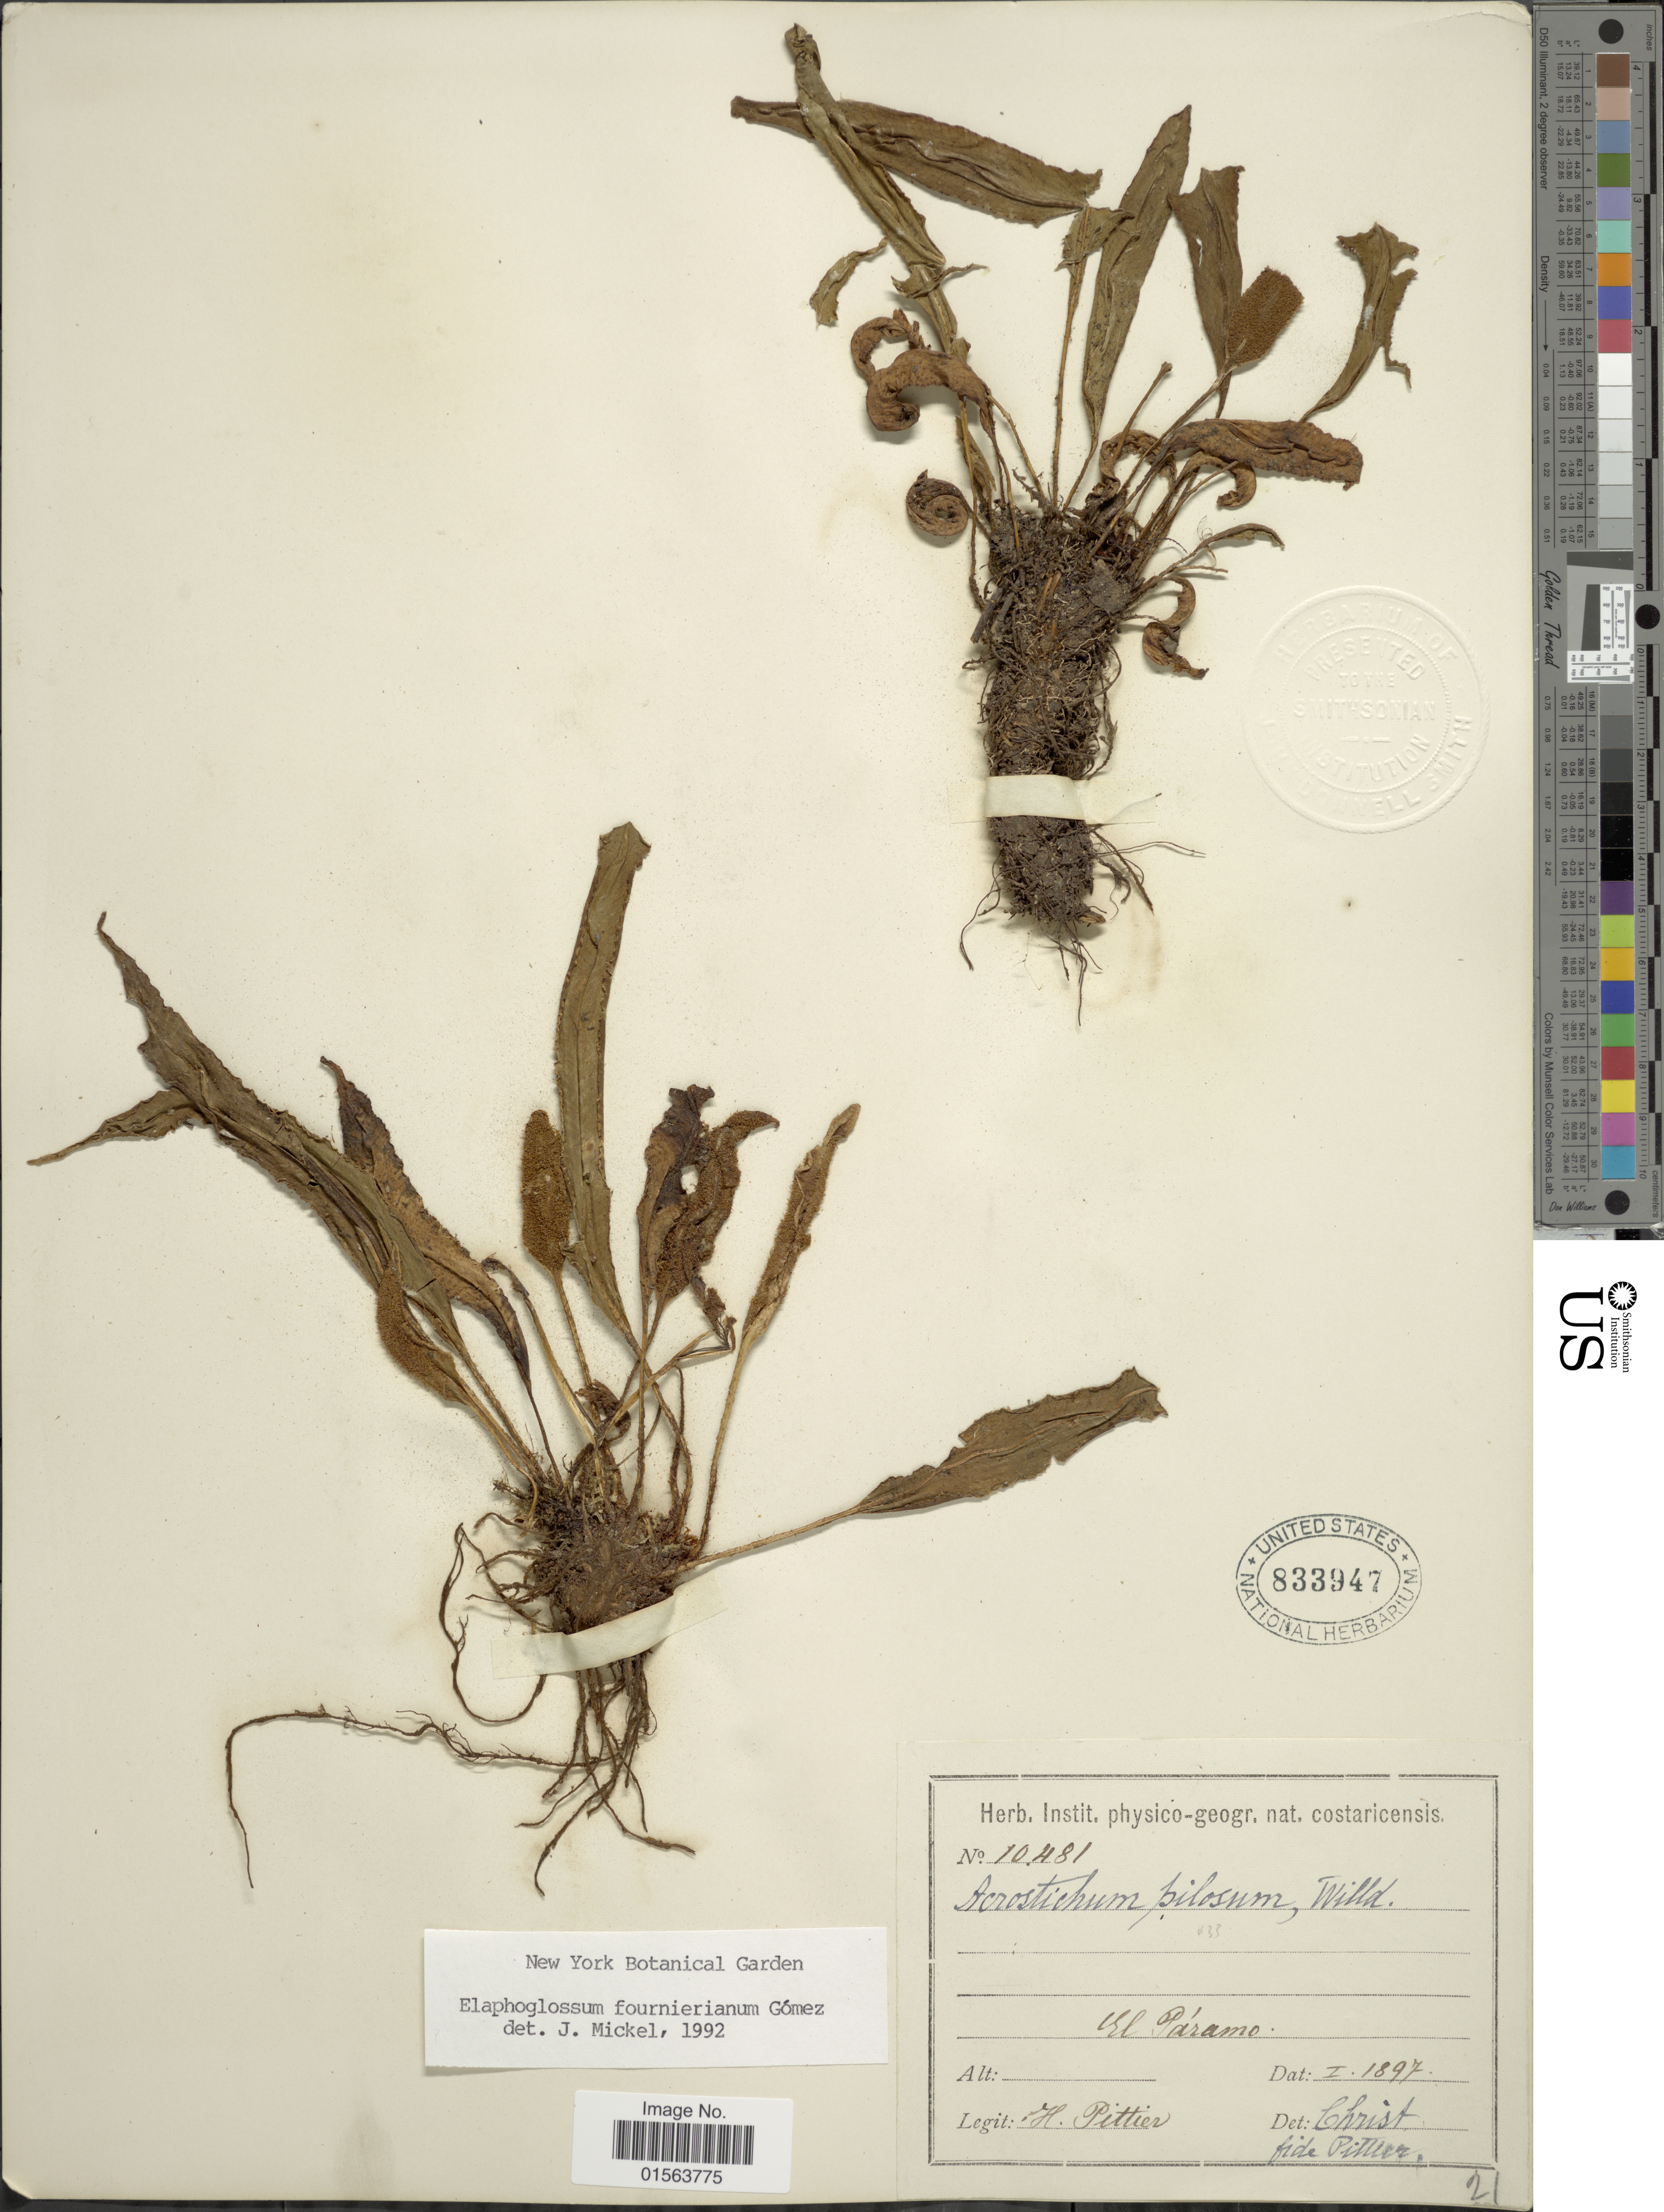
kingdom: Plantae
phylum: Tracheophyta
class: Polypodiopsida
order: Polypodiales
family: Dryopteridaceae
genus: Elaphoglossum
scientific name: Elaphoglossum fournierianum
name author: L.D. Gómez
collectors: H. F. Pittier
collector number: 10481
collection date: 1897-01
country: Costa Rica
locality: El Paramo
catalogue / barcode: US 833947